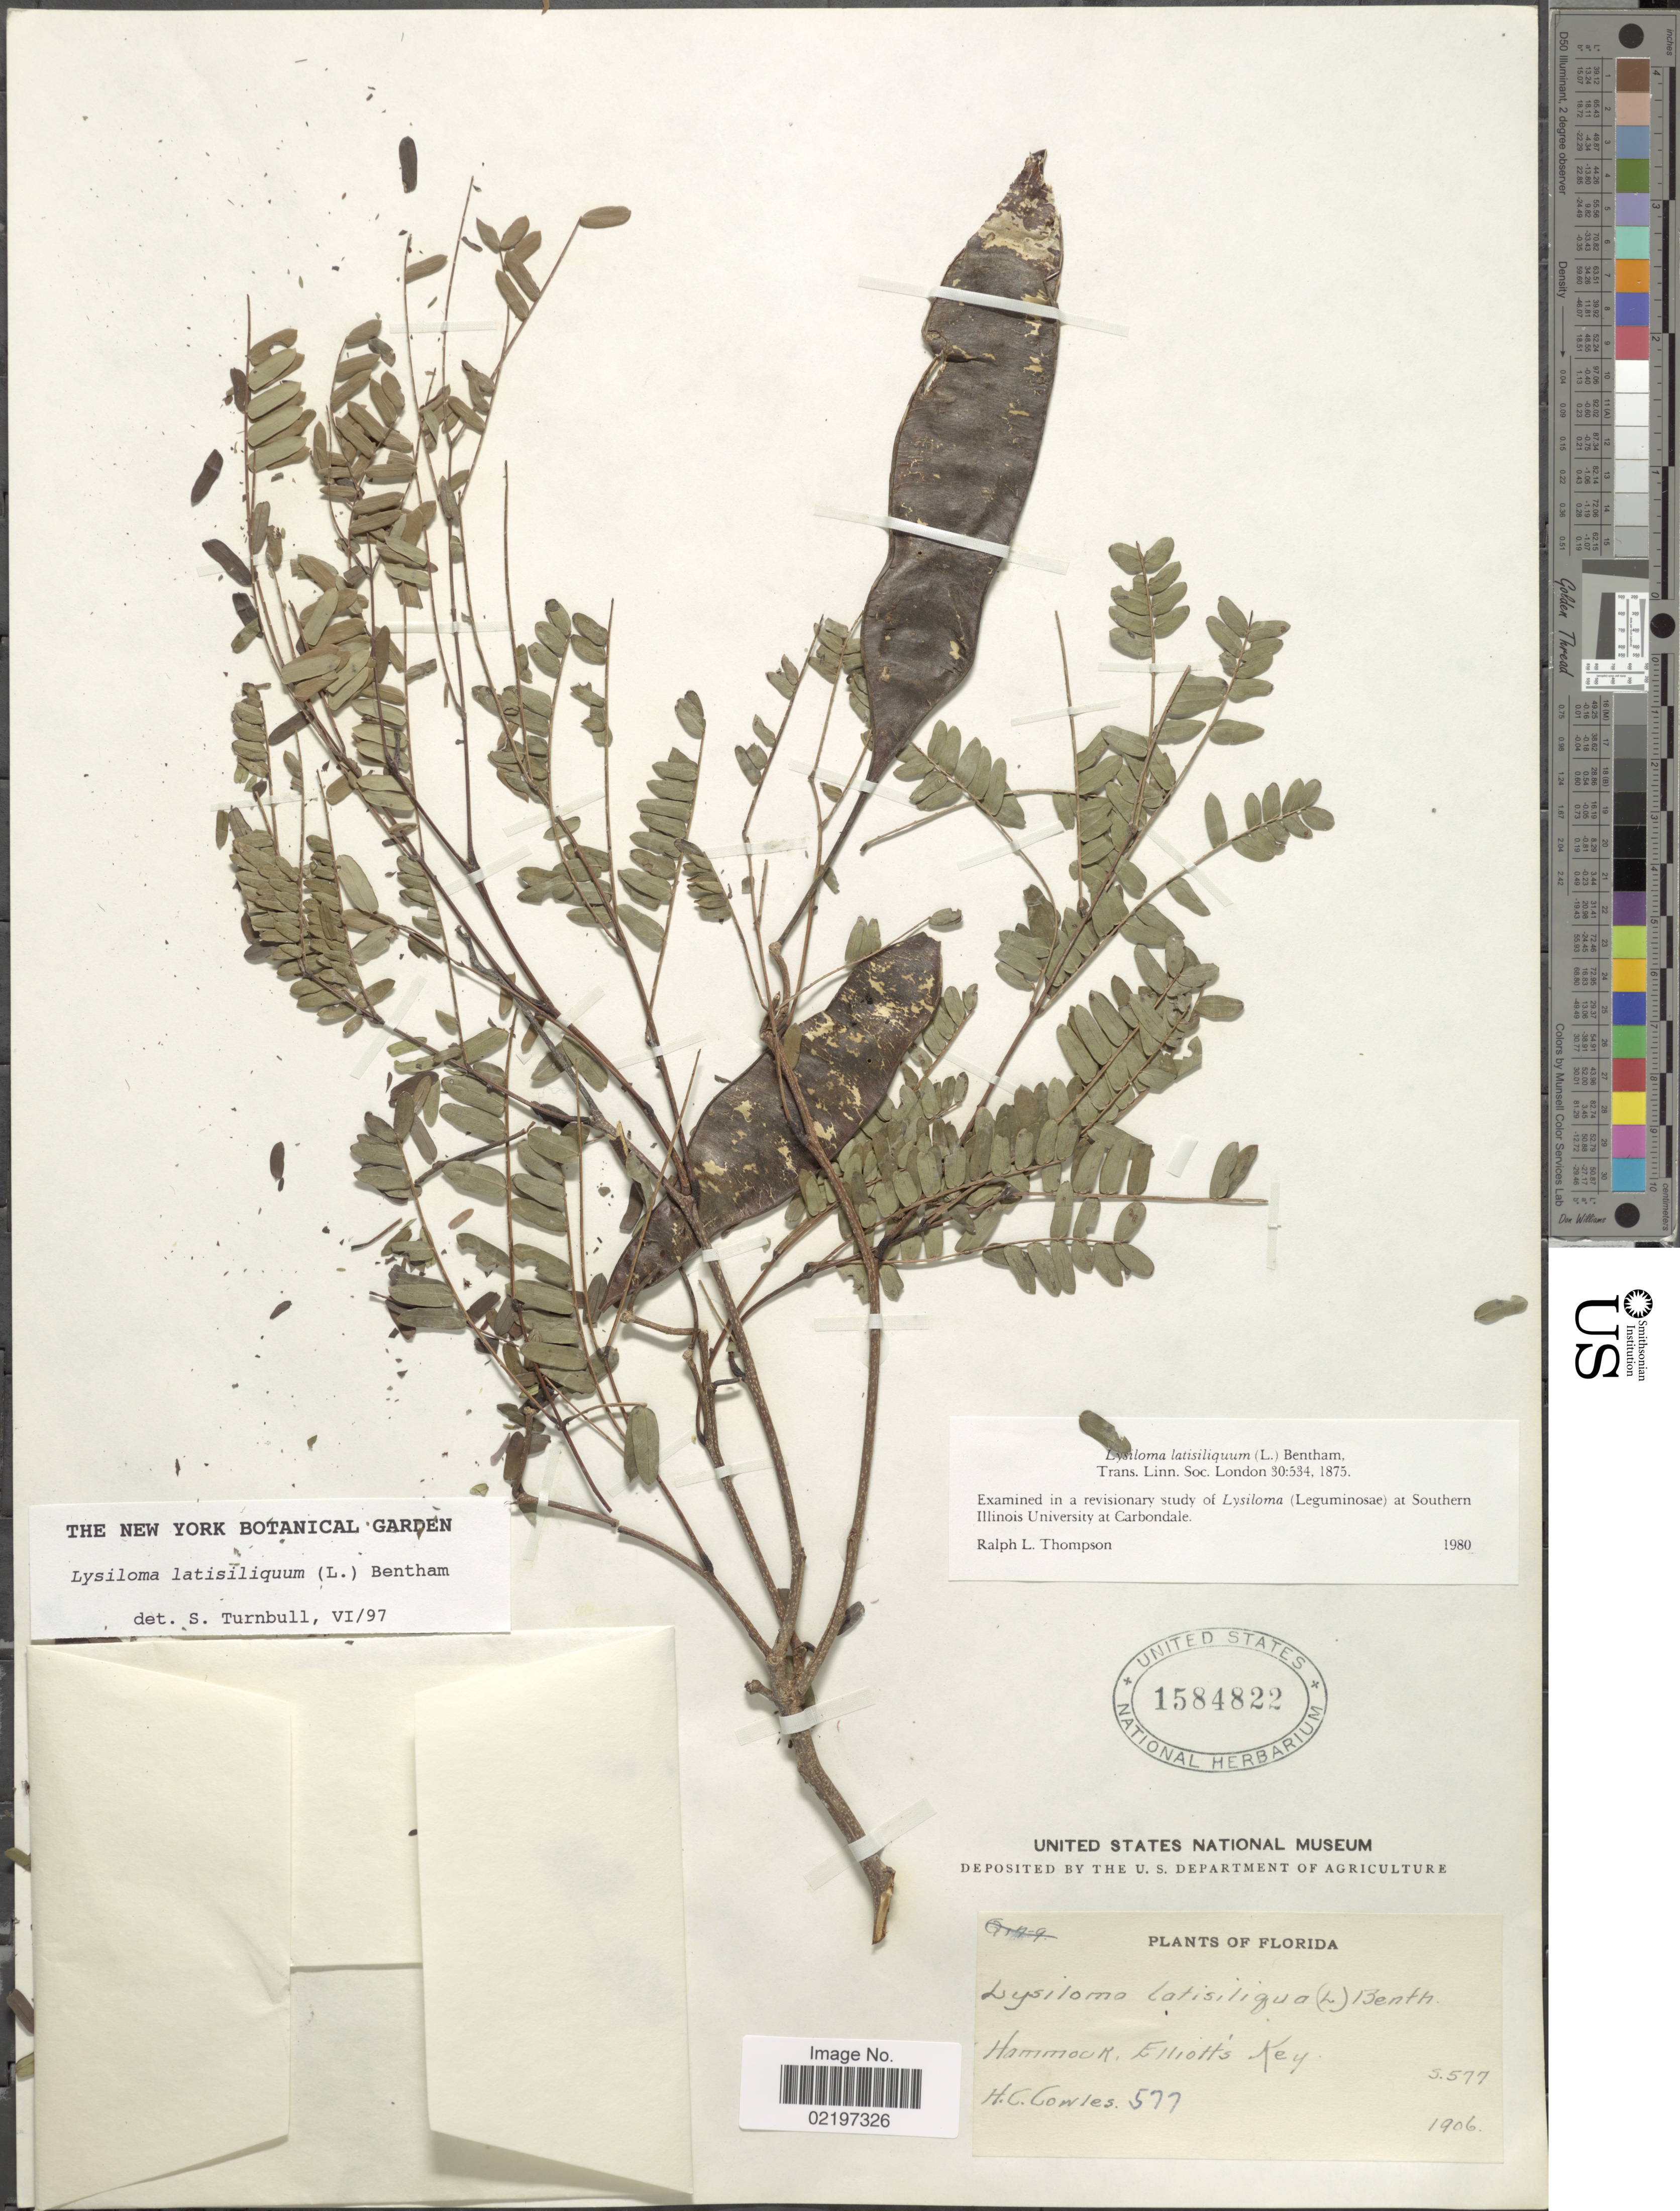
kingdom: Plantae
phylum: Tracheophyta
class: Magnoliopsida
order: Fabales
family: Fabaceae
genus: Lysiloma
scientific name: Lysiloma latisiliquum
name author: (L.) Benth.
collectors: H. Cowles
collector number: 577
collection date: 1906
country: United States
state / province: Florida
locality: Hammock, Elliott's Key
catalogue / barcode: US 1584822